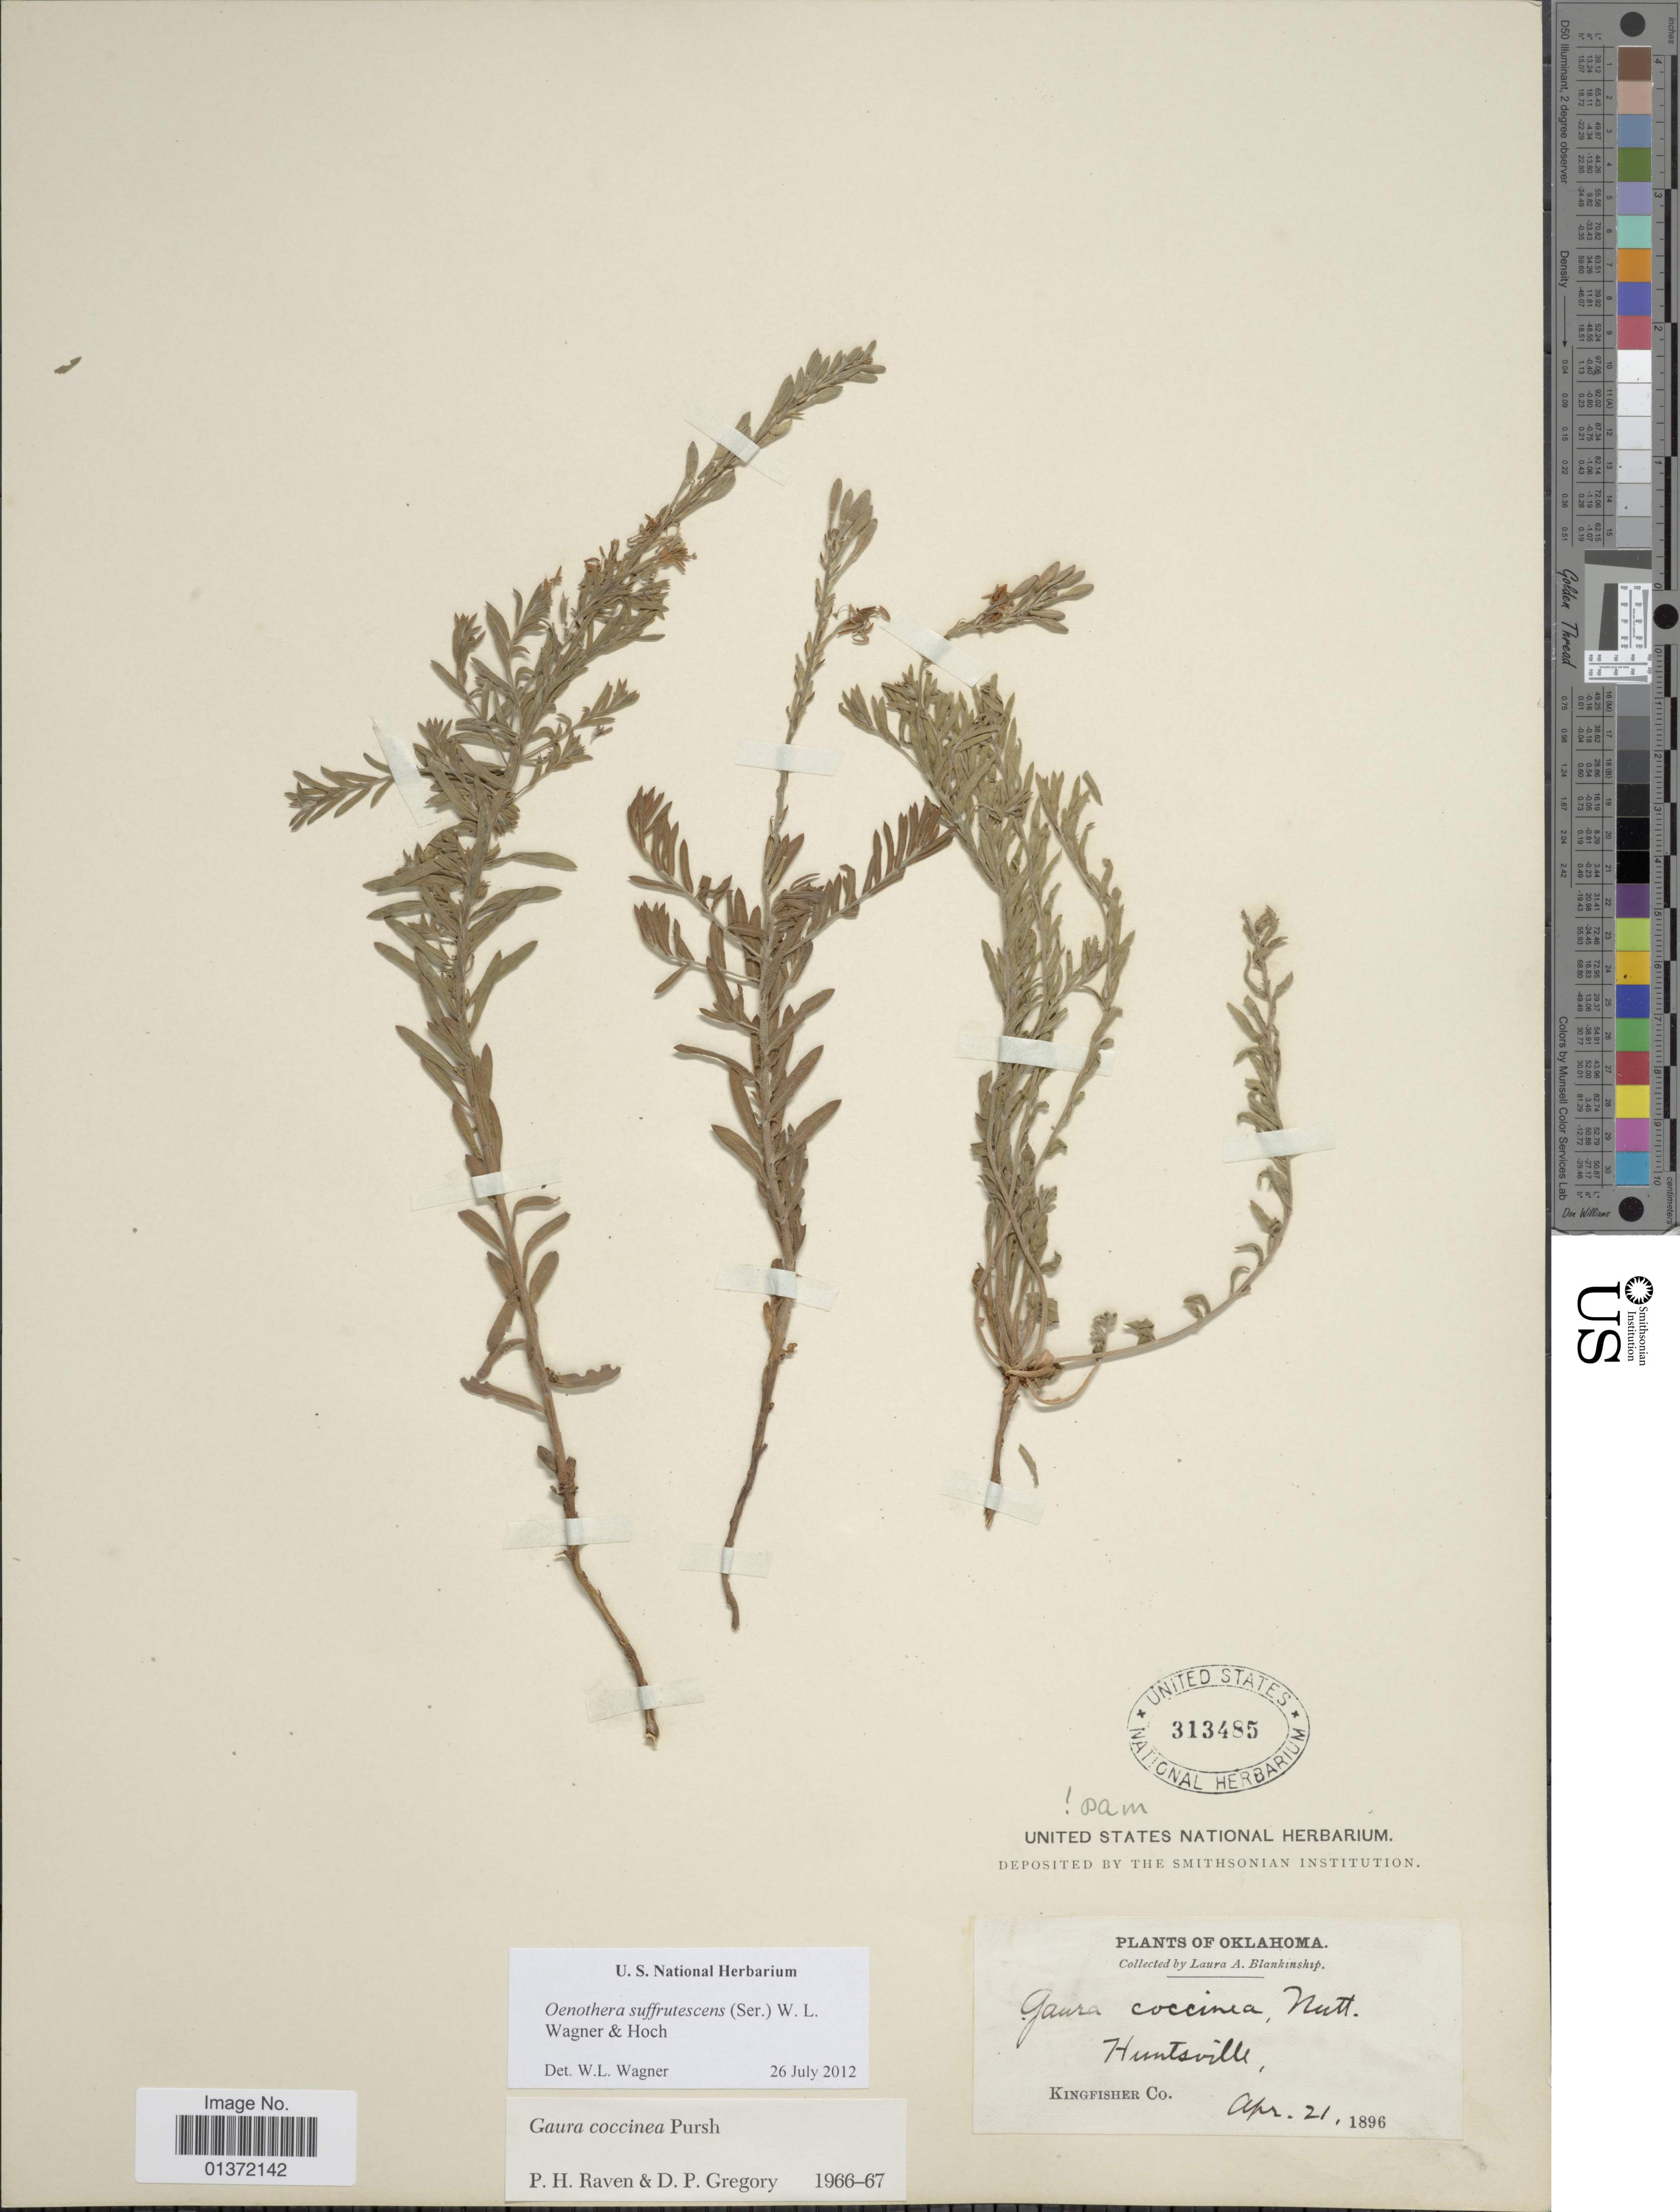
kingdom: Plantae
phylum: Tracheophyta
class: Magnoliopsida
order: Myrtales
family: Onagraceae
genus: Oenothera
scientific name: Oenothera suffrutescens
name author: (Ser.) W.L. Wagner & Hoch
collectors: L. A. Blankinship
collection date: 1896-04-21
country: United States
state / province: Oklahoma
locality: Huntsville, Kingfisher Co.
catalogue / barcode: US 313485